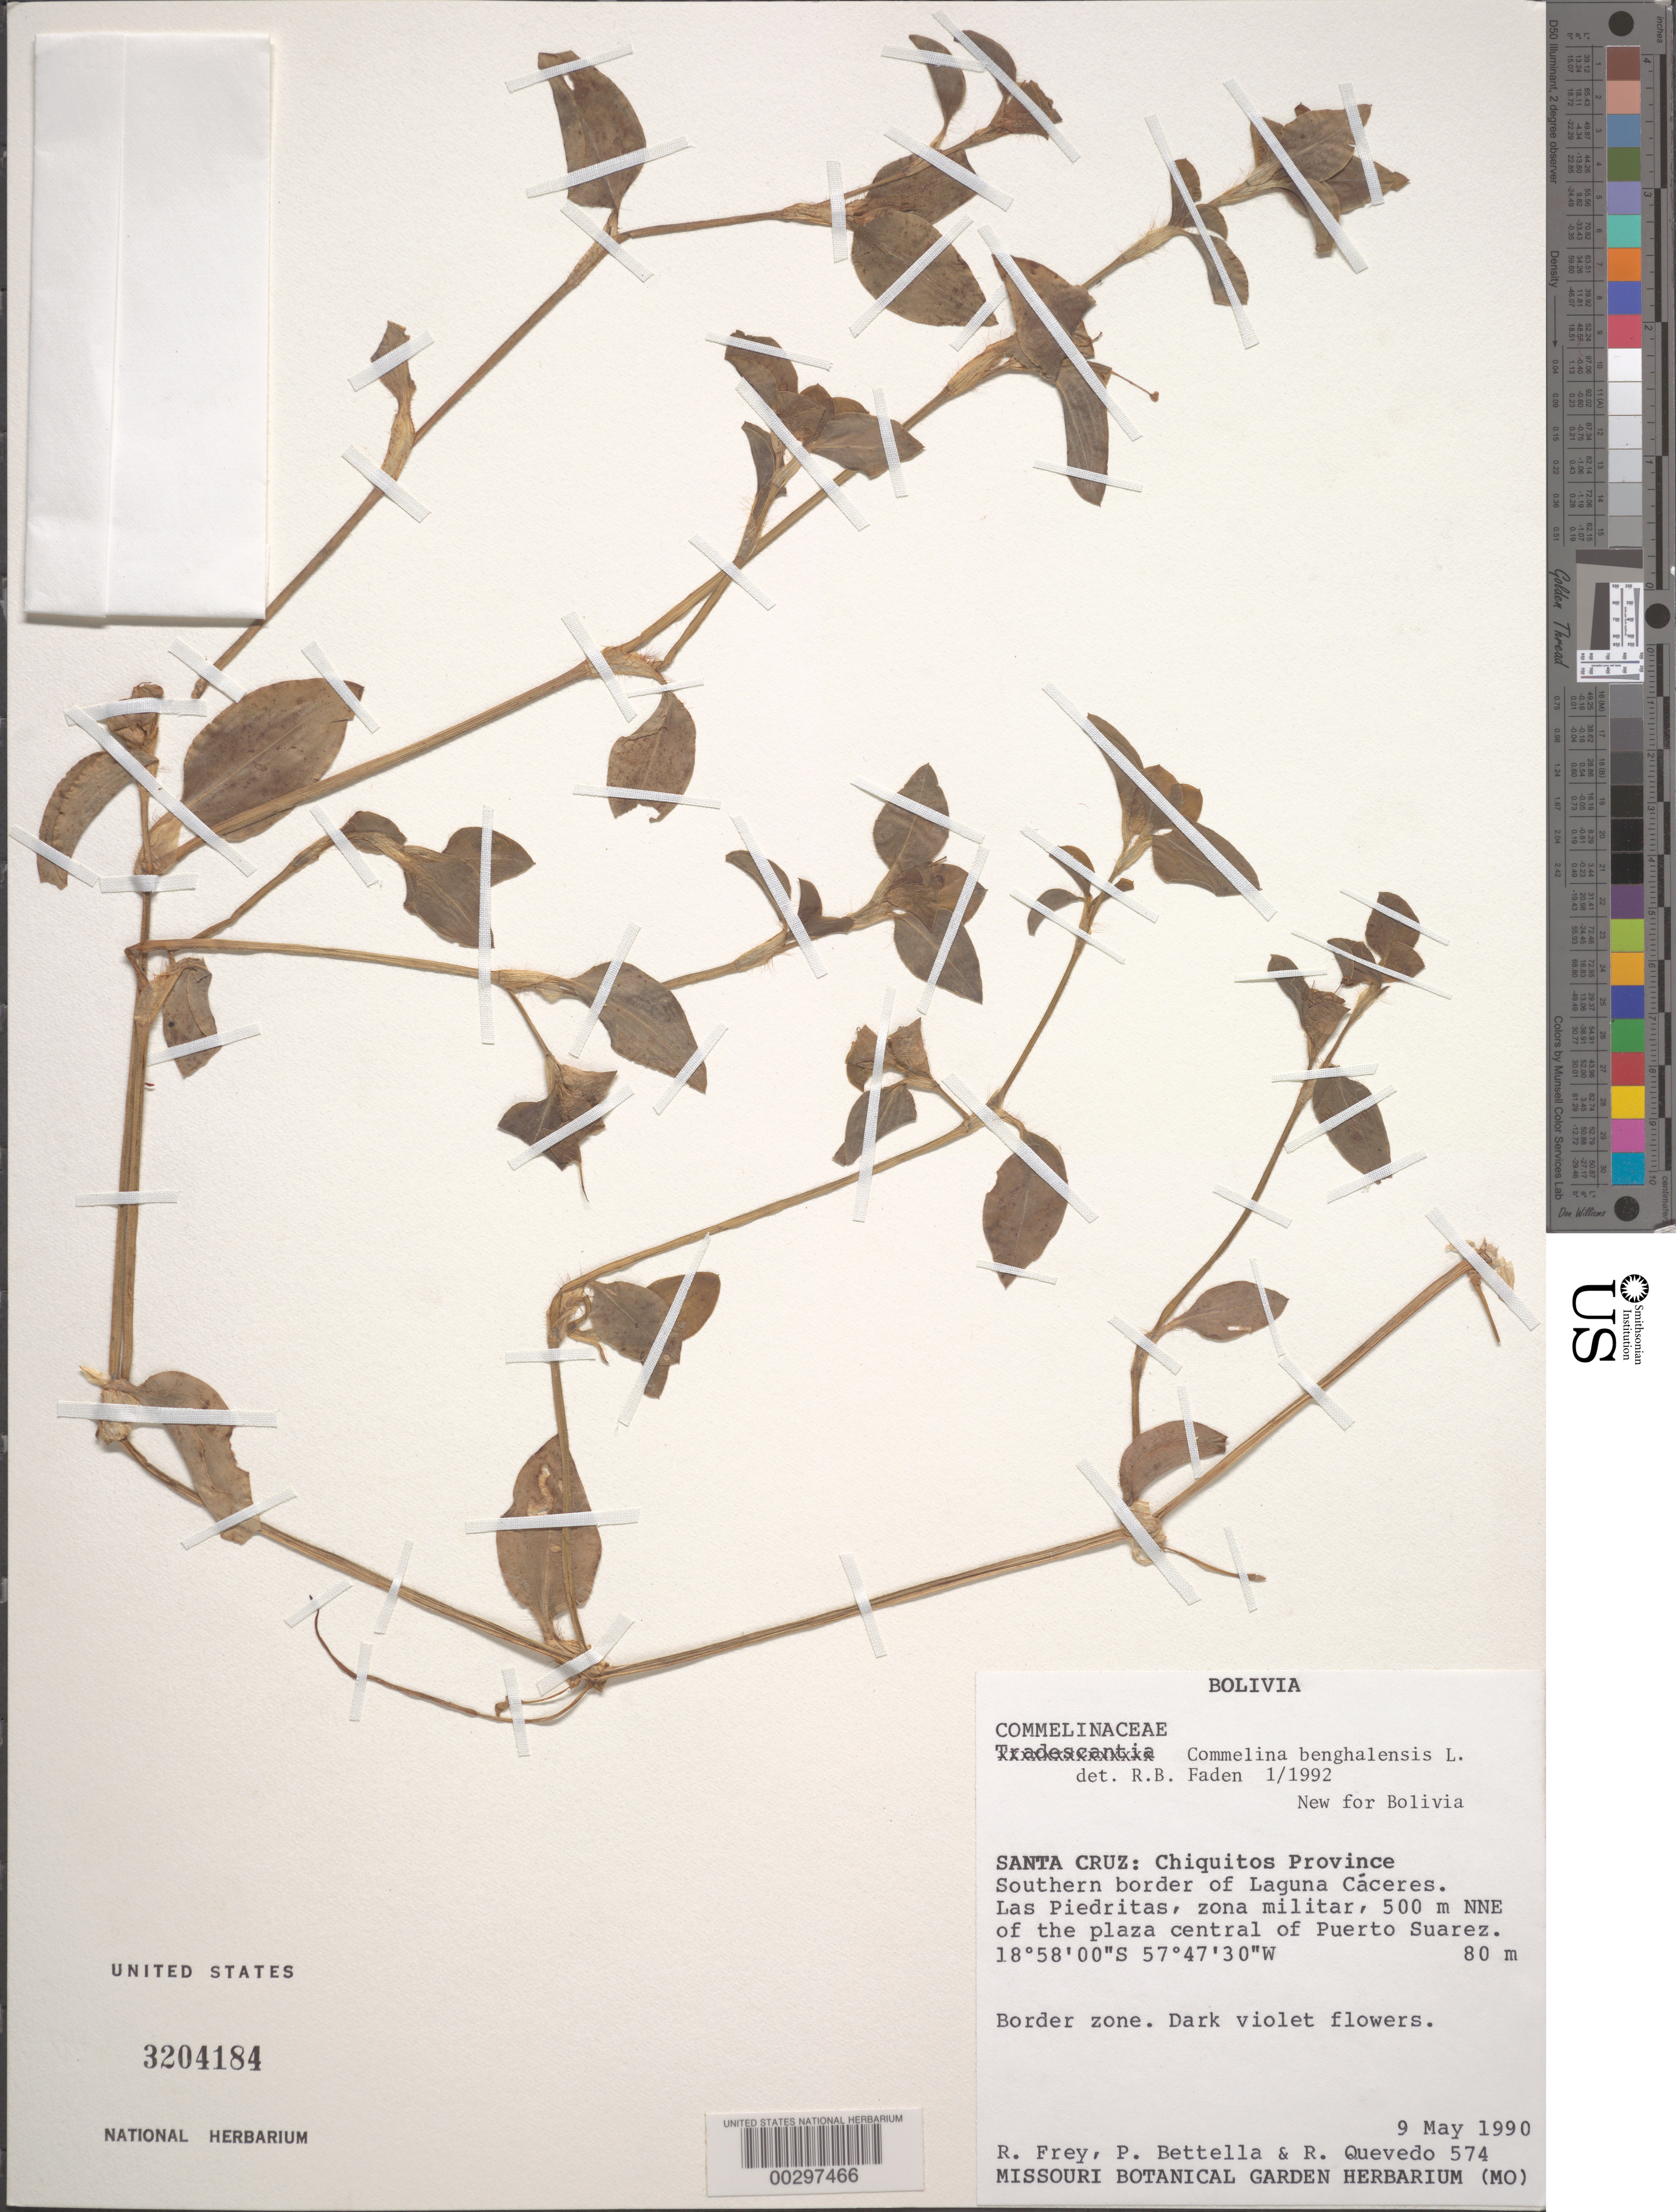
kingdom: Plantae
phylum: Tracheophyta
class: Liliopsida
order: Commelinales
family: Commelinaceae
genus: Commelina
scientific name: Commelina benghalensis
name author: L.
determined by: Faden, Robert B., (US), Smithsonian Institution - National Museum of Natural History (UNITED STATES)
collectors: R. Frey, P. Bettella & R. Quevedo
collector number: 574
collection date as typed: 09 May 1990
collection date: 1990-05-09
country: Bolivia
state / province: Santa Cruz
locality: Chiquitos Province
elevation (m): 80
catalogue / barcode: US 3204184